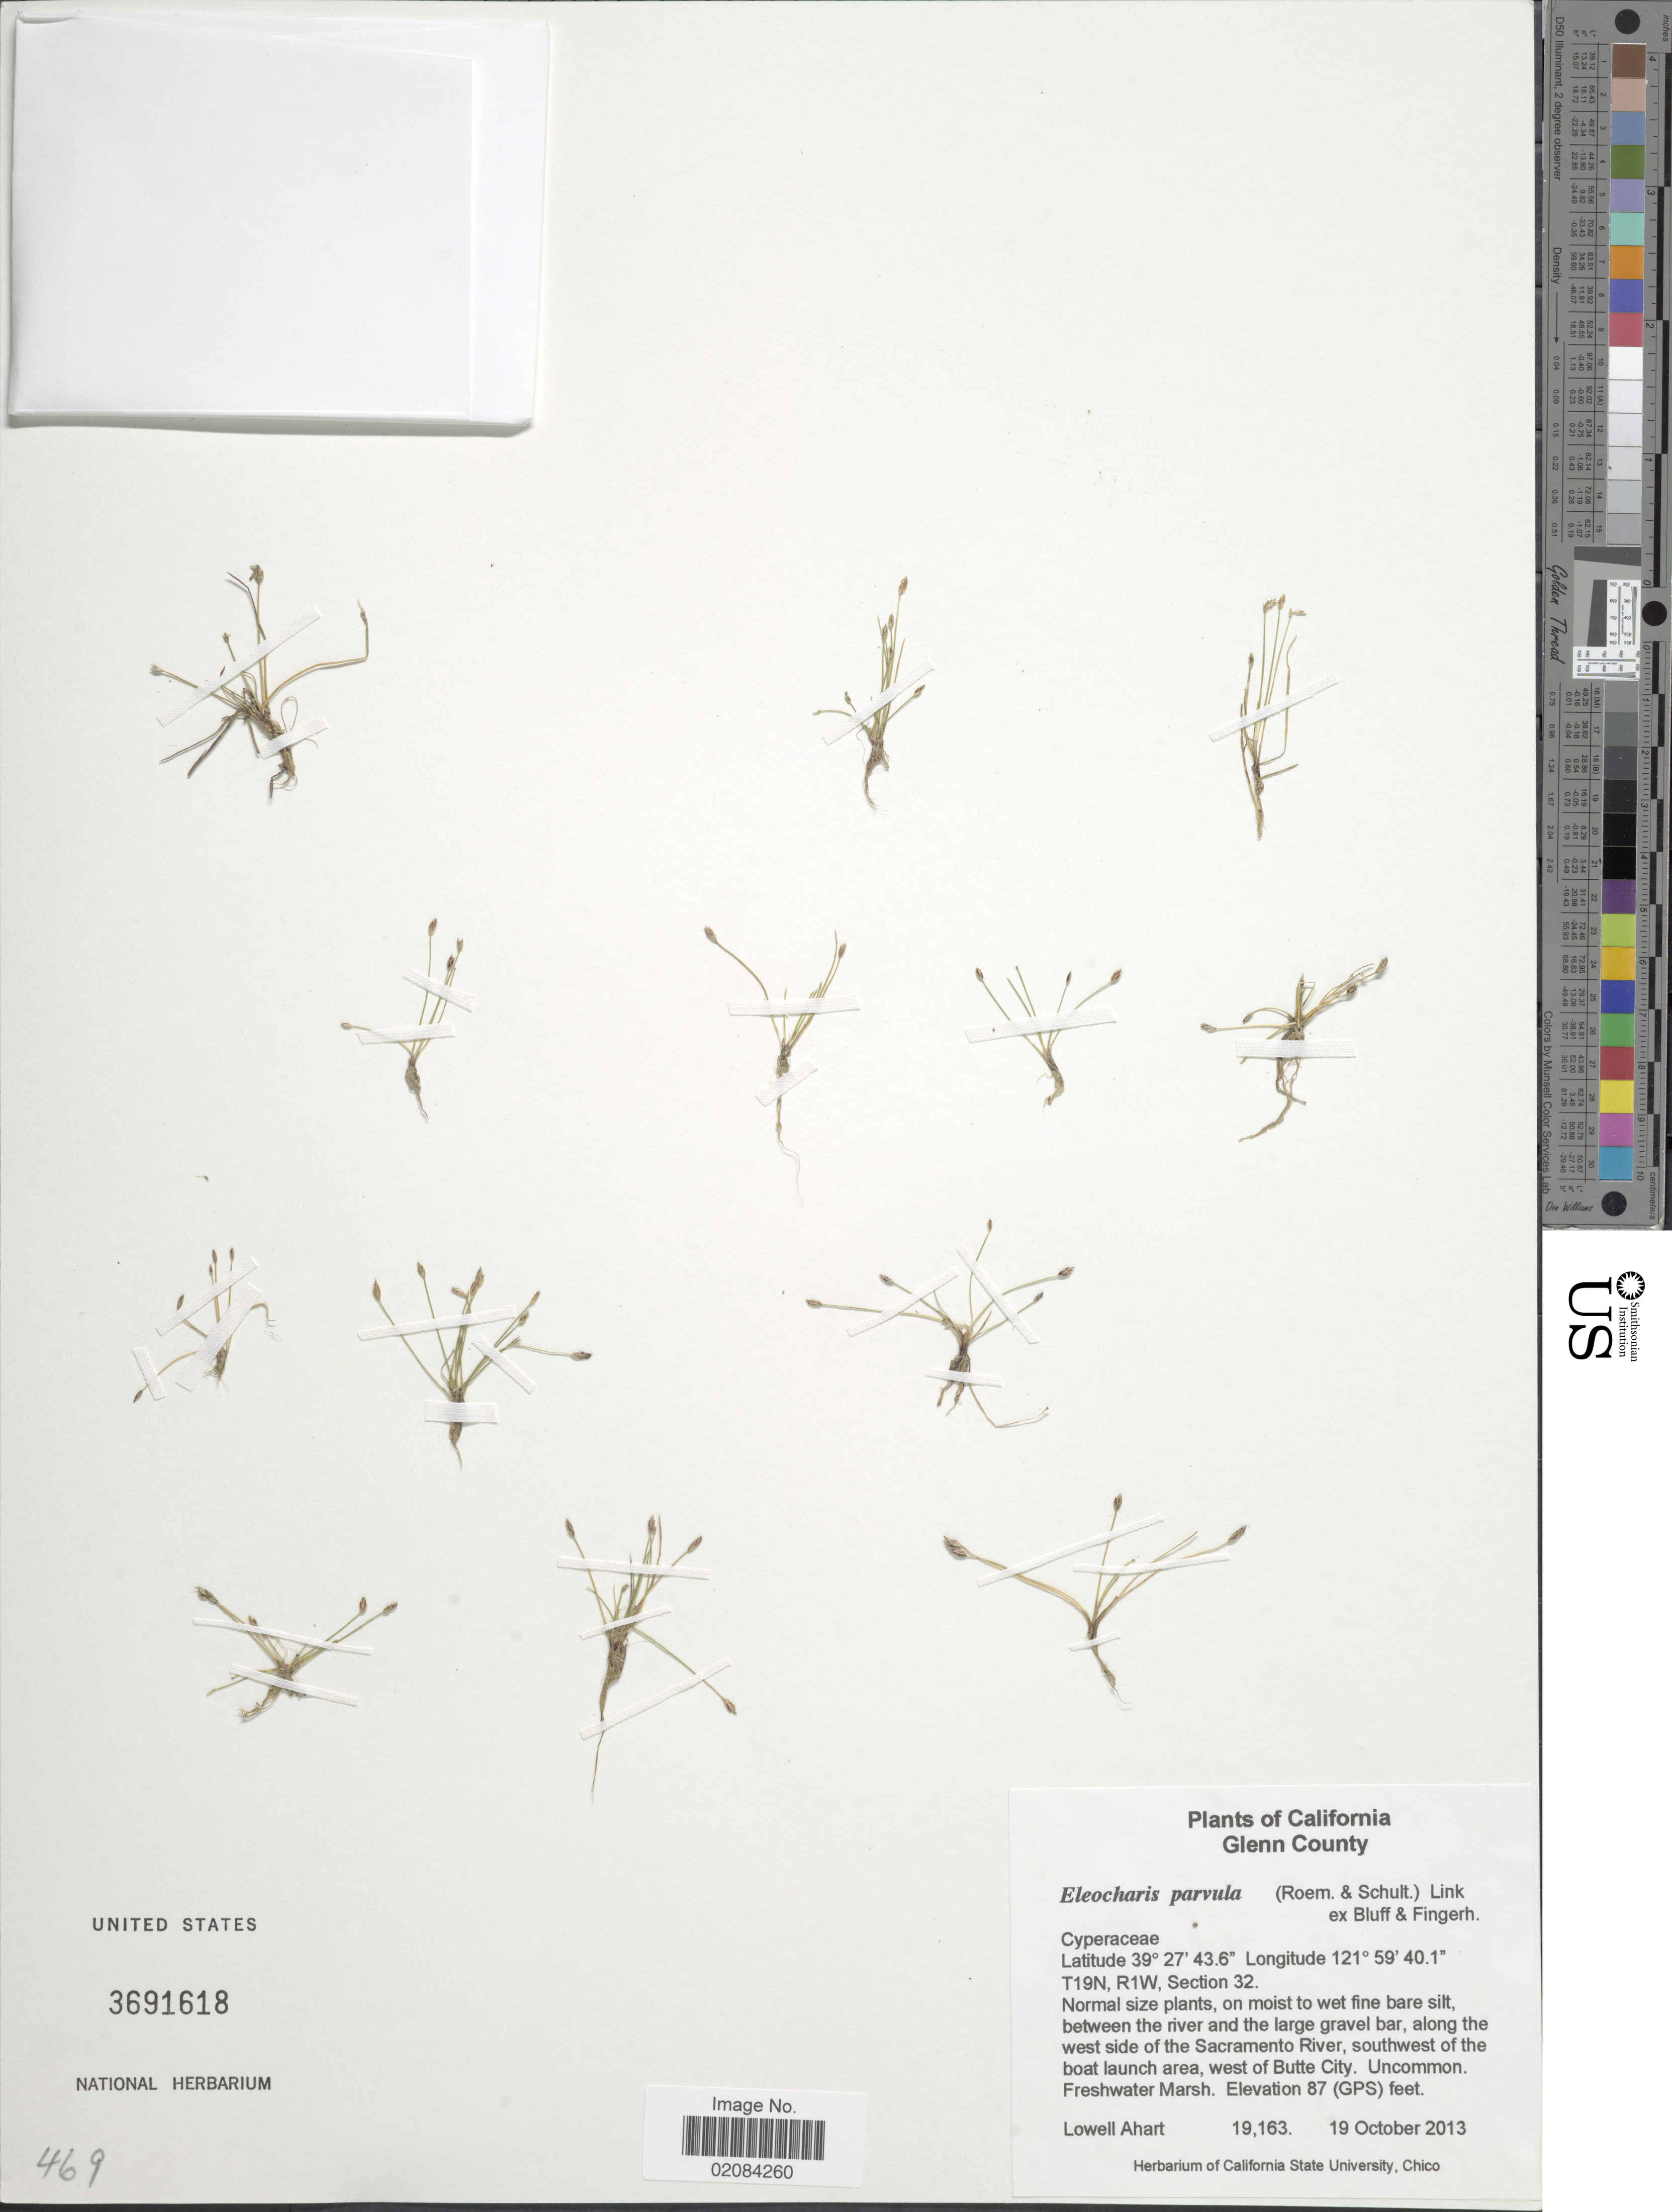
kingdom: Plantae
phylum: Tracheophyta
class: Liliopsida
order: Poales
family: Cyperaceae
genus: Eleocharis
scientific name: Eleocharis parvula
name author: (Roem. & Schult.) Link ex Williams et al.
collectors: L. Ahart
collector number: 19163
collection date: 2013-10-19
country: United States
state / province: California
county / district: Glenn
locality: California T19N, R1W, Section 32. Between the river and the large gravel bar, along the west side of the Sacramento River, southwest of the west side of the Sacramento River, southwest of the boat lunch area, West of Butte City. Glenn County.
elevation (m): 27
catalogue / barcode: US 3691618